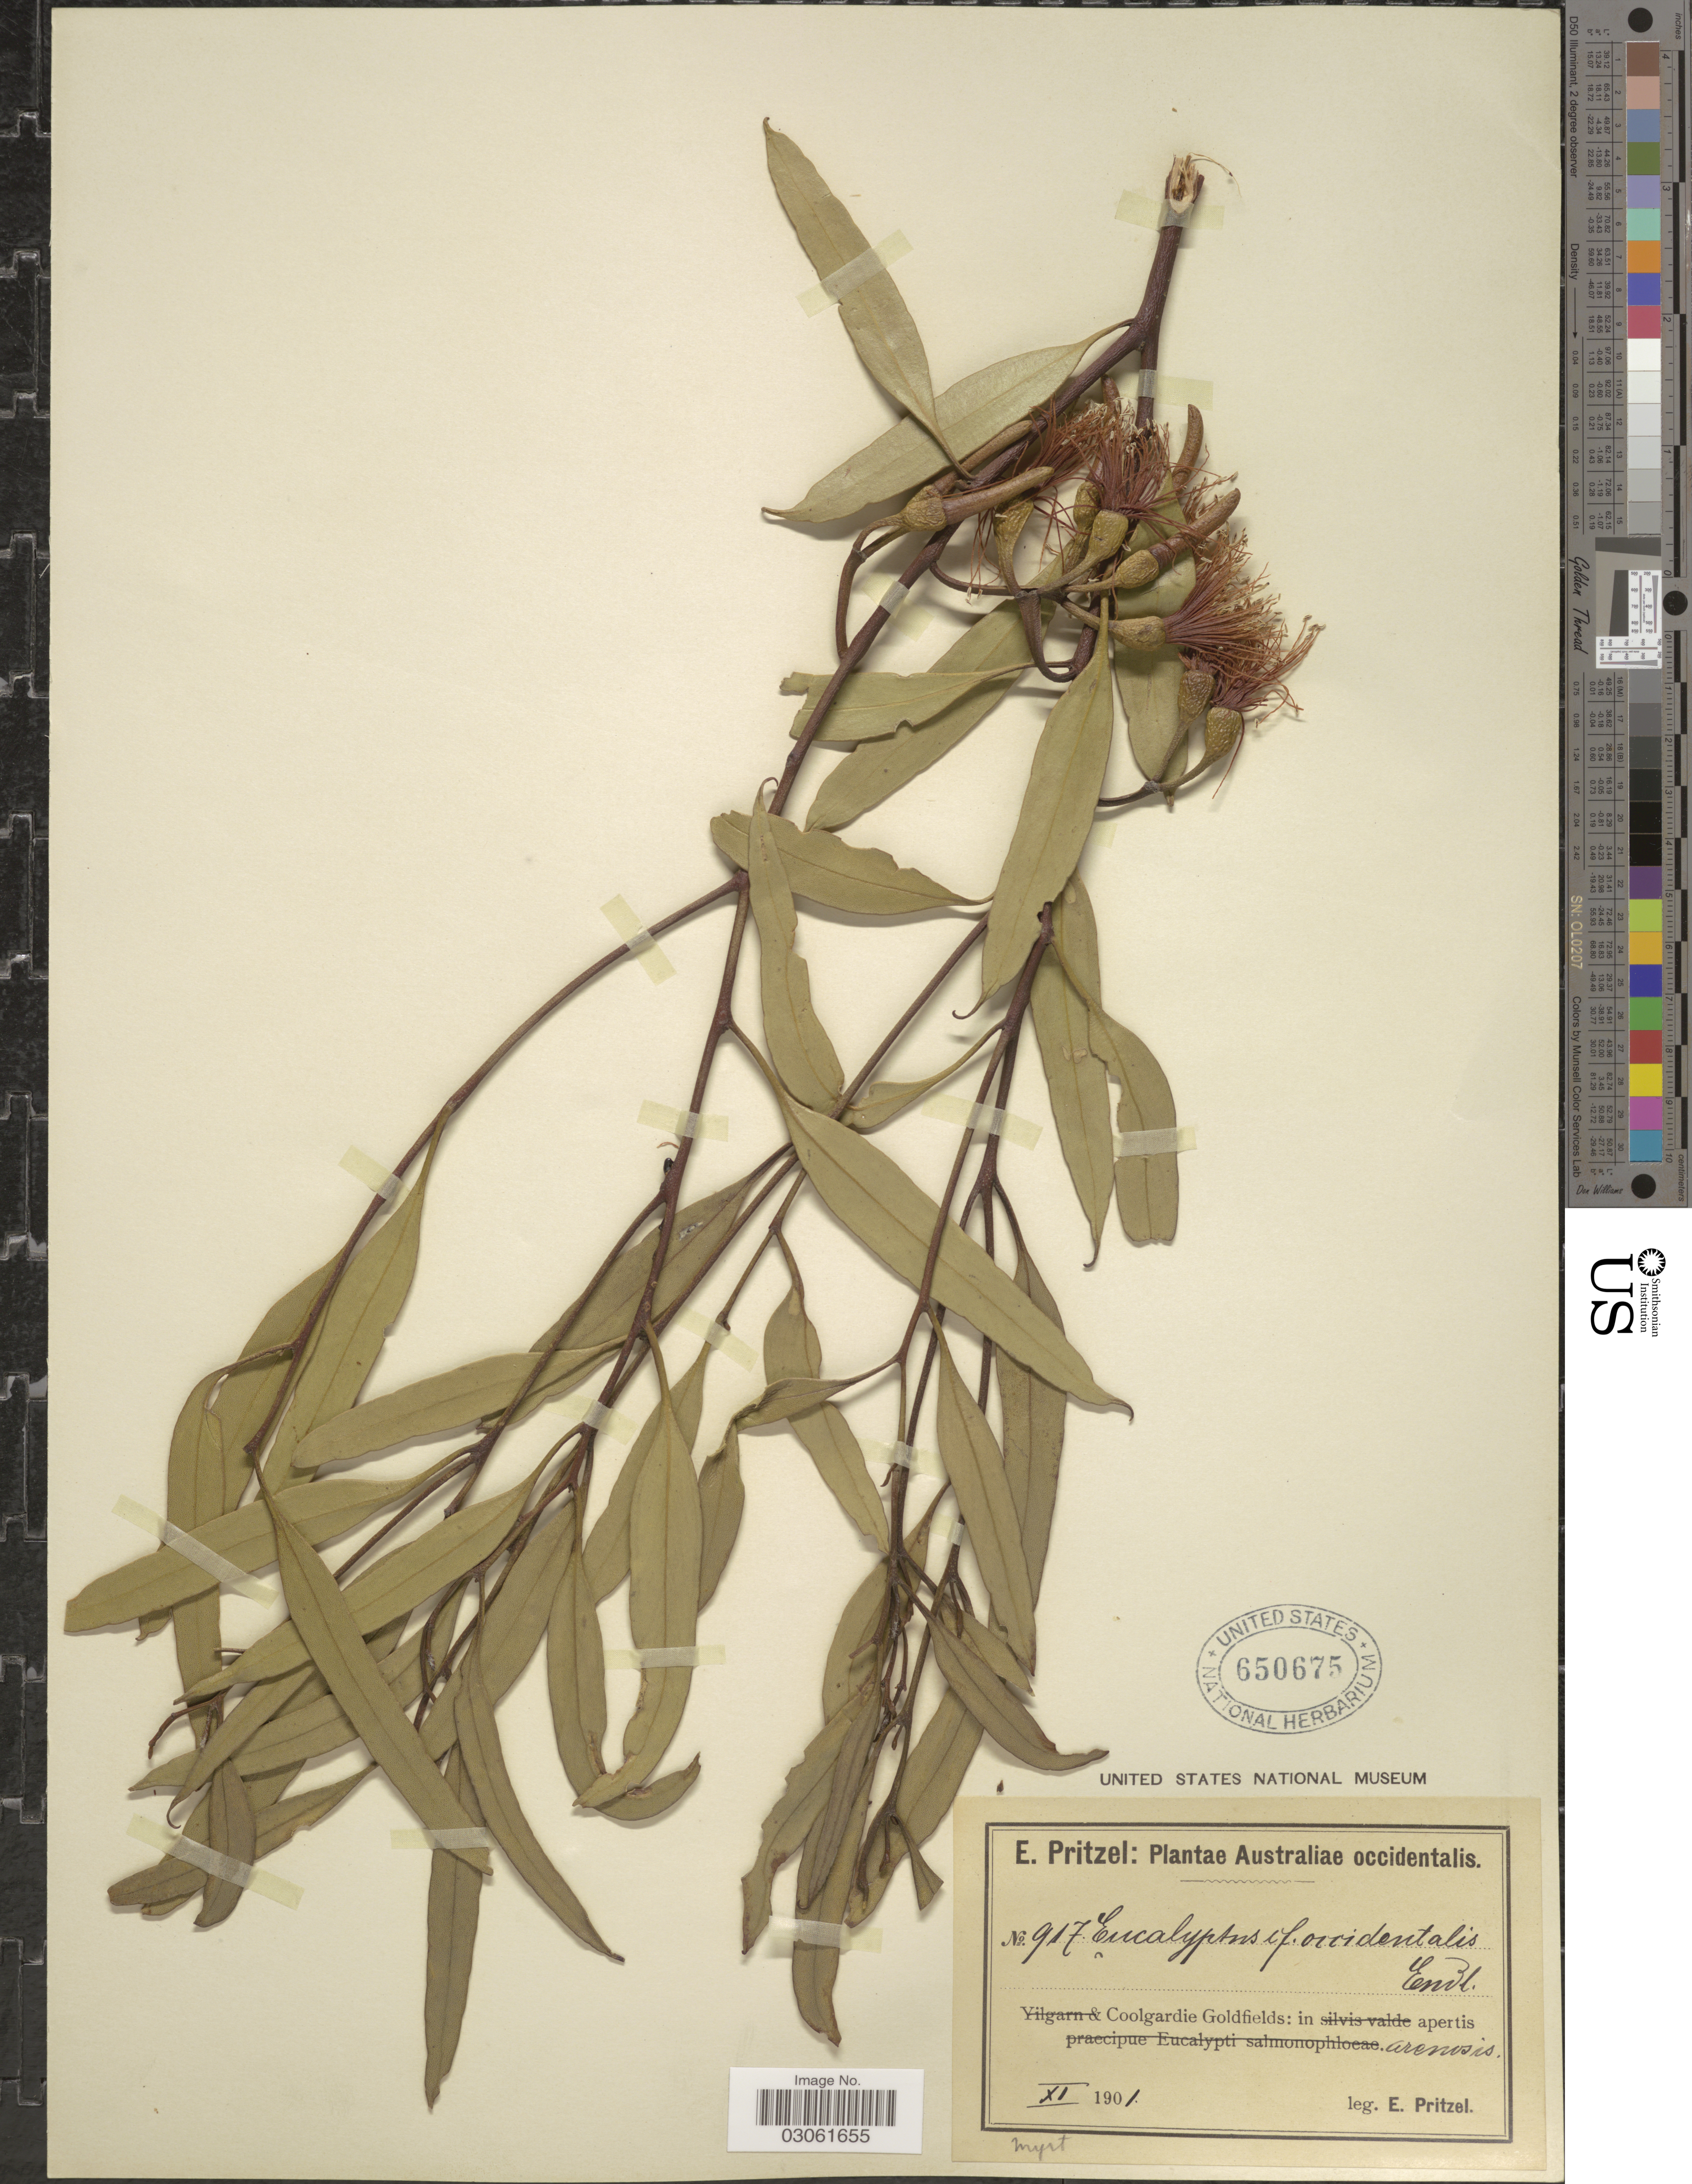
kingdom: Plantae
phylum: Tracheophyta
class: Magnoliopsida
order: Myrtales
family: Myrtaceae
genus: Eucalyptus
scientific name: Eucalyptus occidentalis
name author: Endl.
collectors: E. G. Pritzel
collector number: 917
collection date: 1901-11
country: Australia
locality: Australiae occidentalis. Coolgardie Goldfields: in apertis arenosis.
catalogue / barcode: US 650675